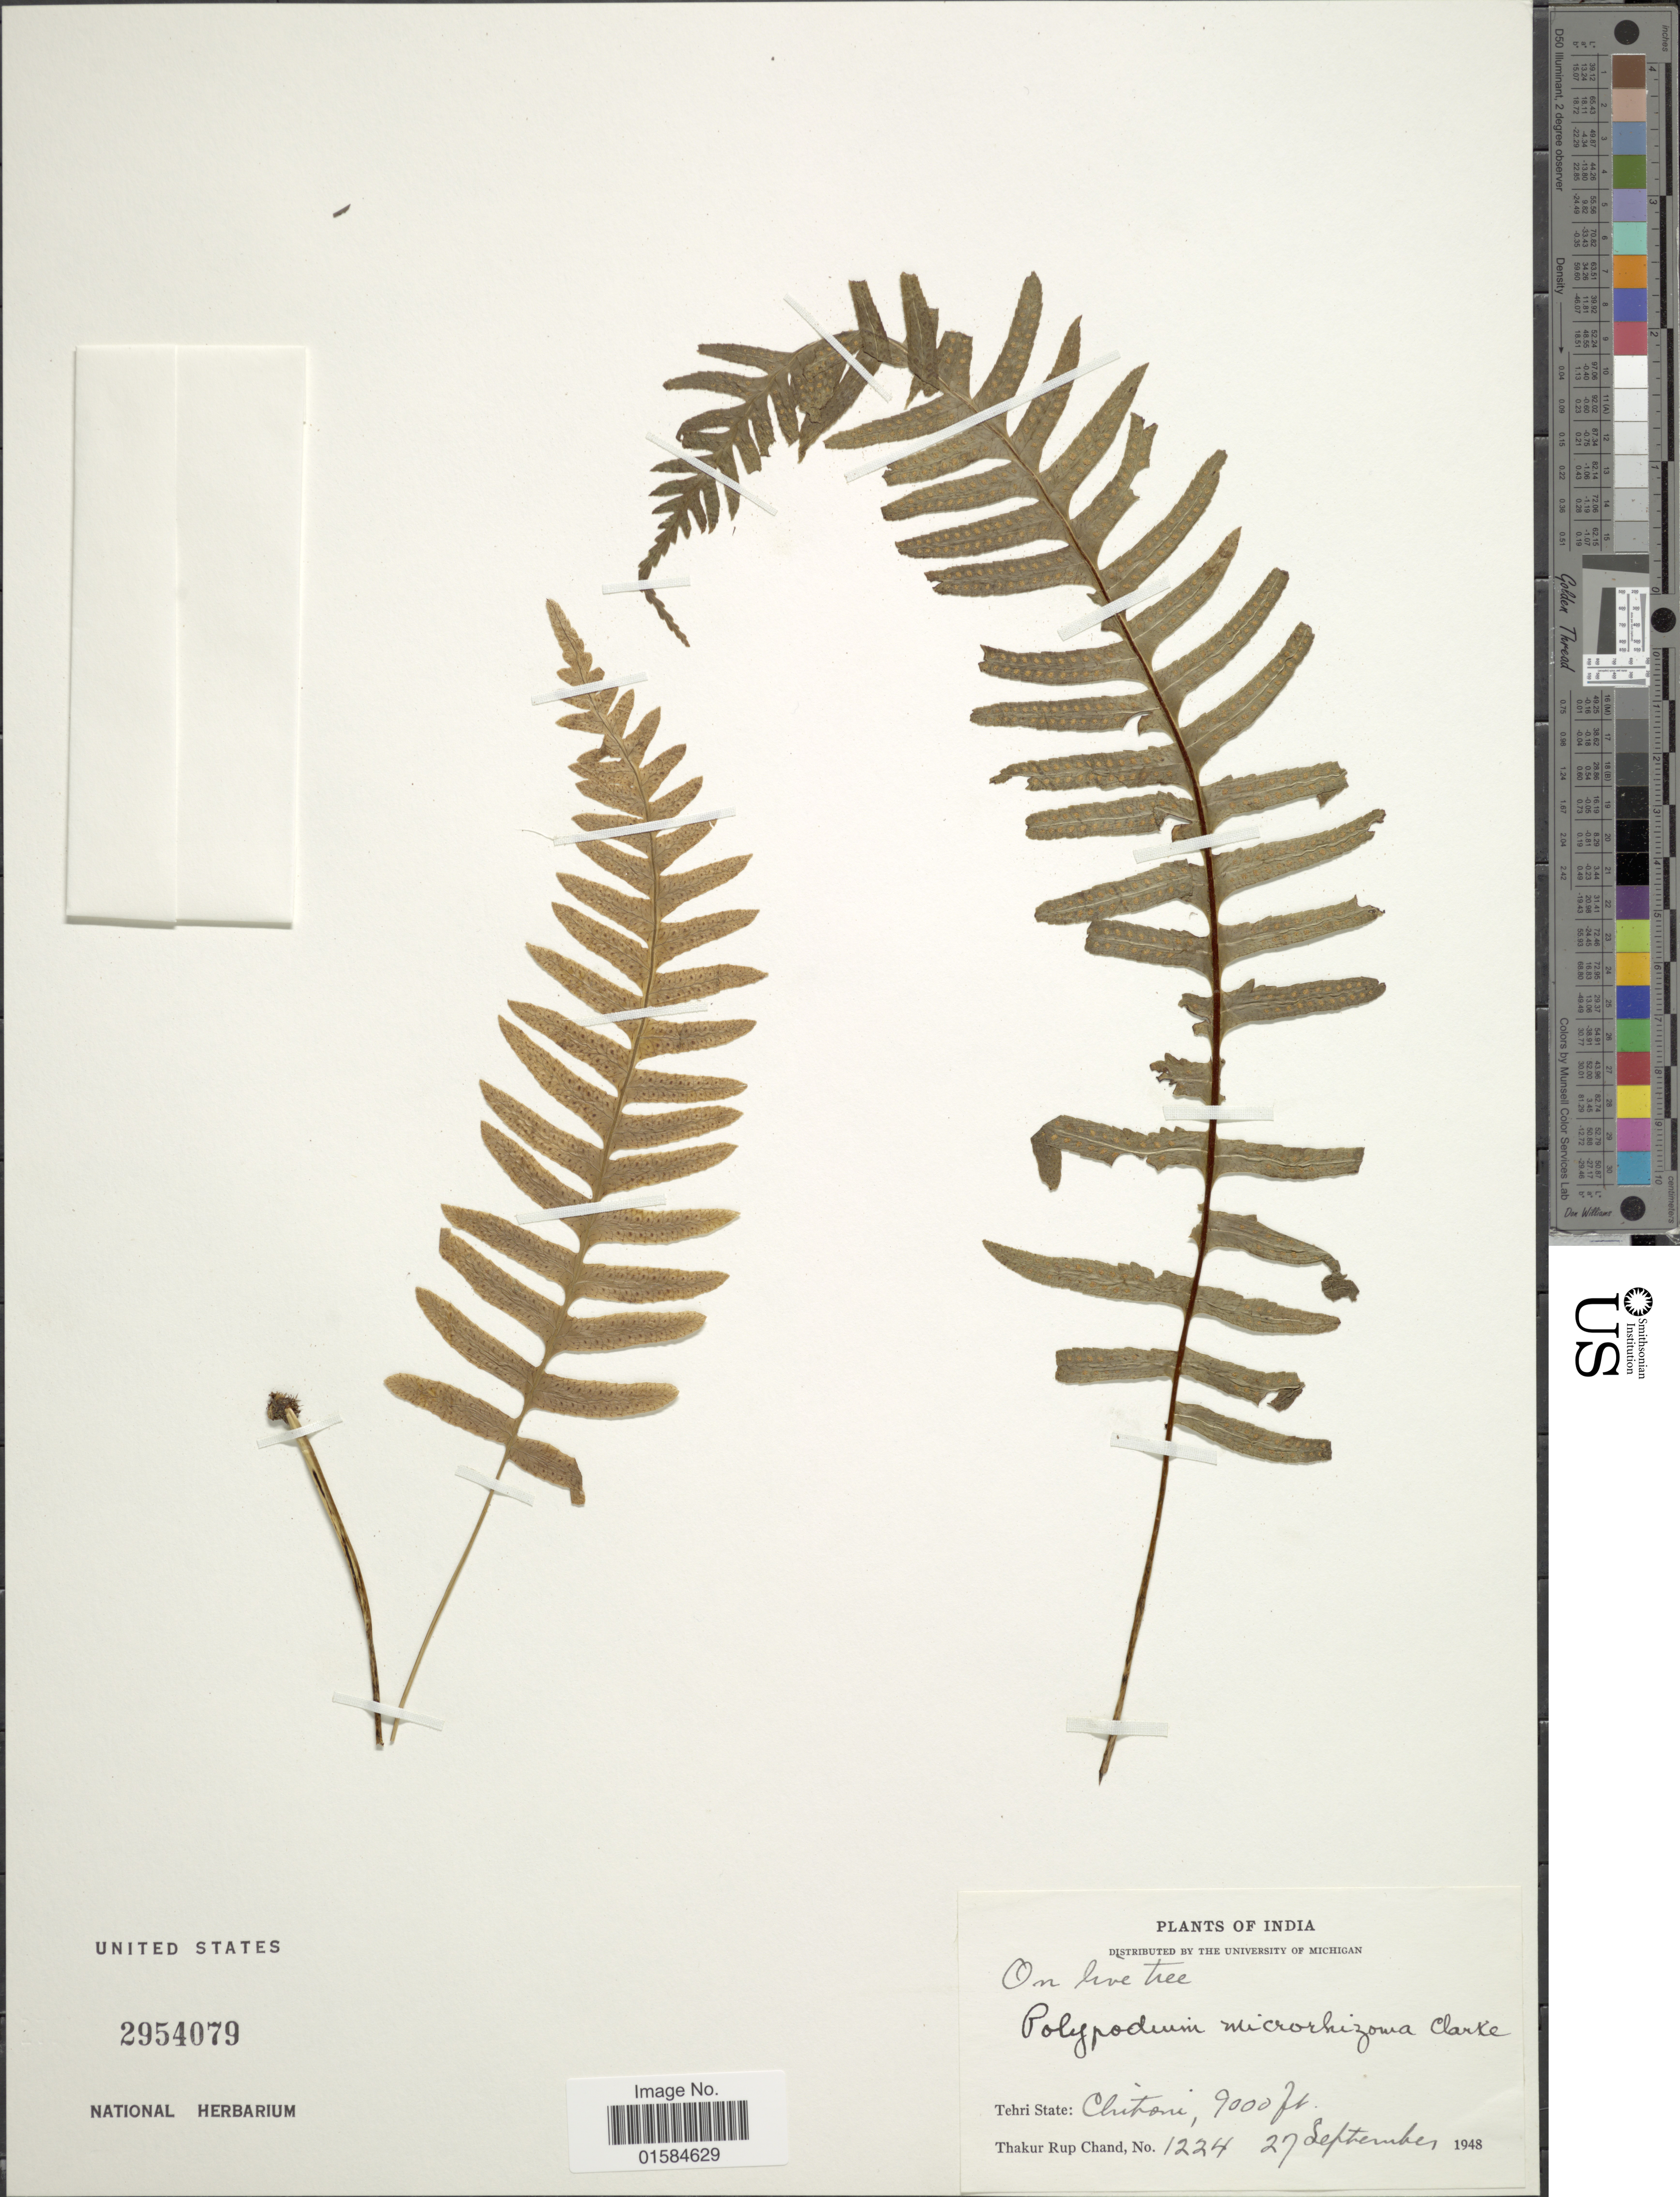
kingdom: Plantae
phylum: Tracheophyta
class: Polypodiopsida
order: Polypodiales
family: Polypodiaceae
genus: Goniophlebium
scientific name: Goniophlebium microrhizoma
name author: (C.B. Clarke) Bedd.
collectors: T. R. Chand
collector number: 1224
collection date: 1948-09-27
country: India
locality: Tehri State: Chitoni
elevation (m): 2743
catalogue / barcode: US 2954079